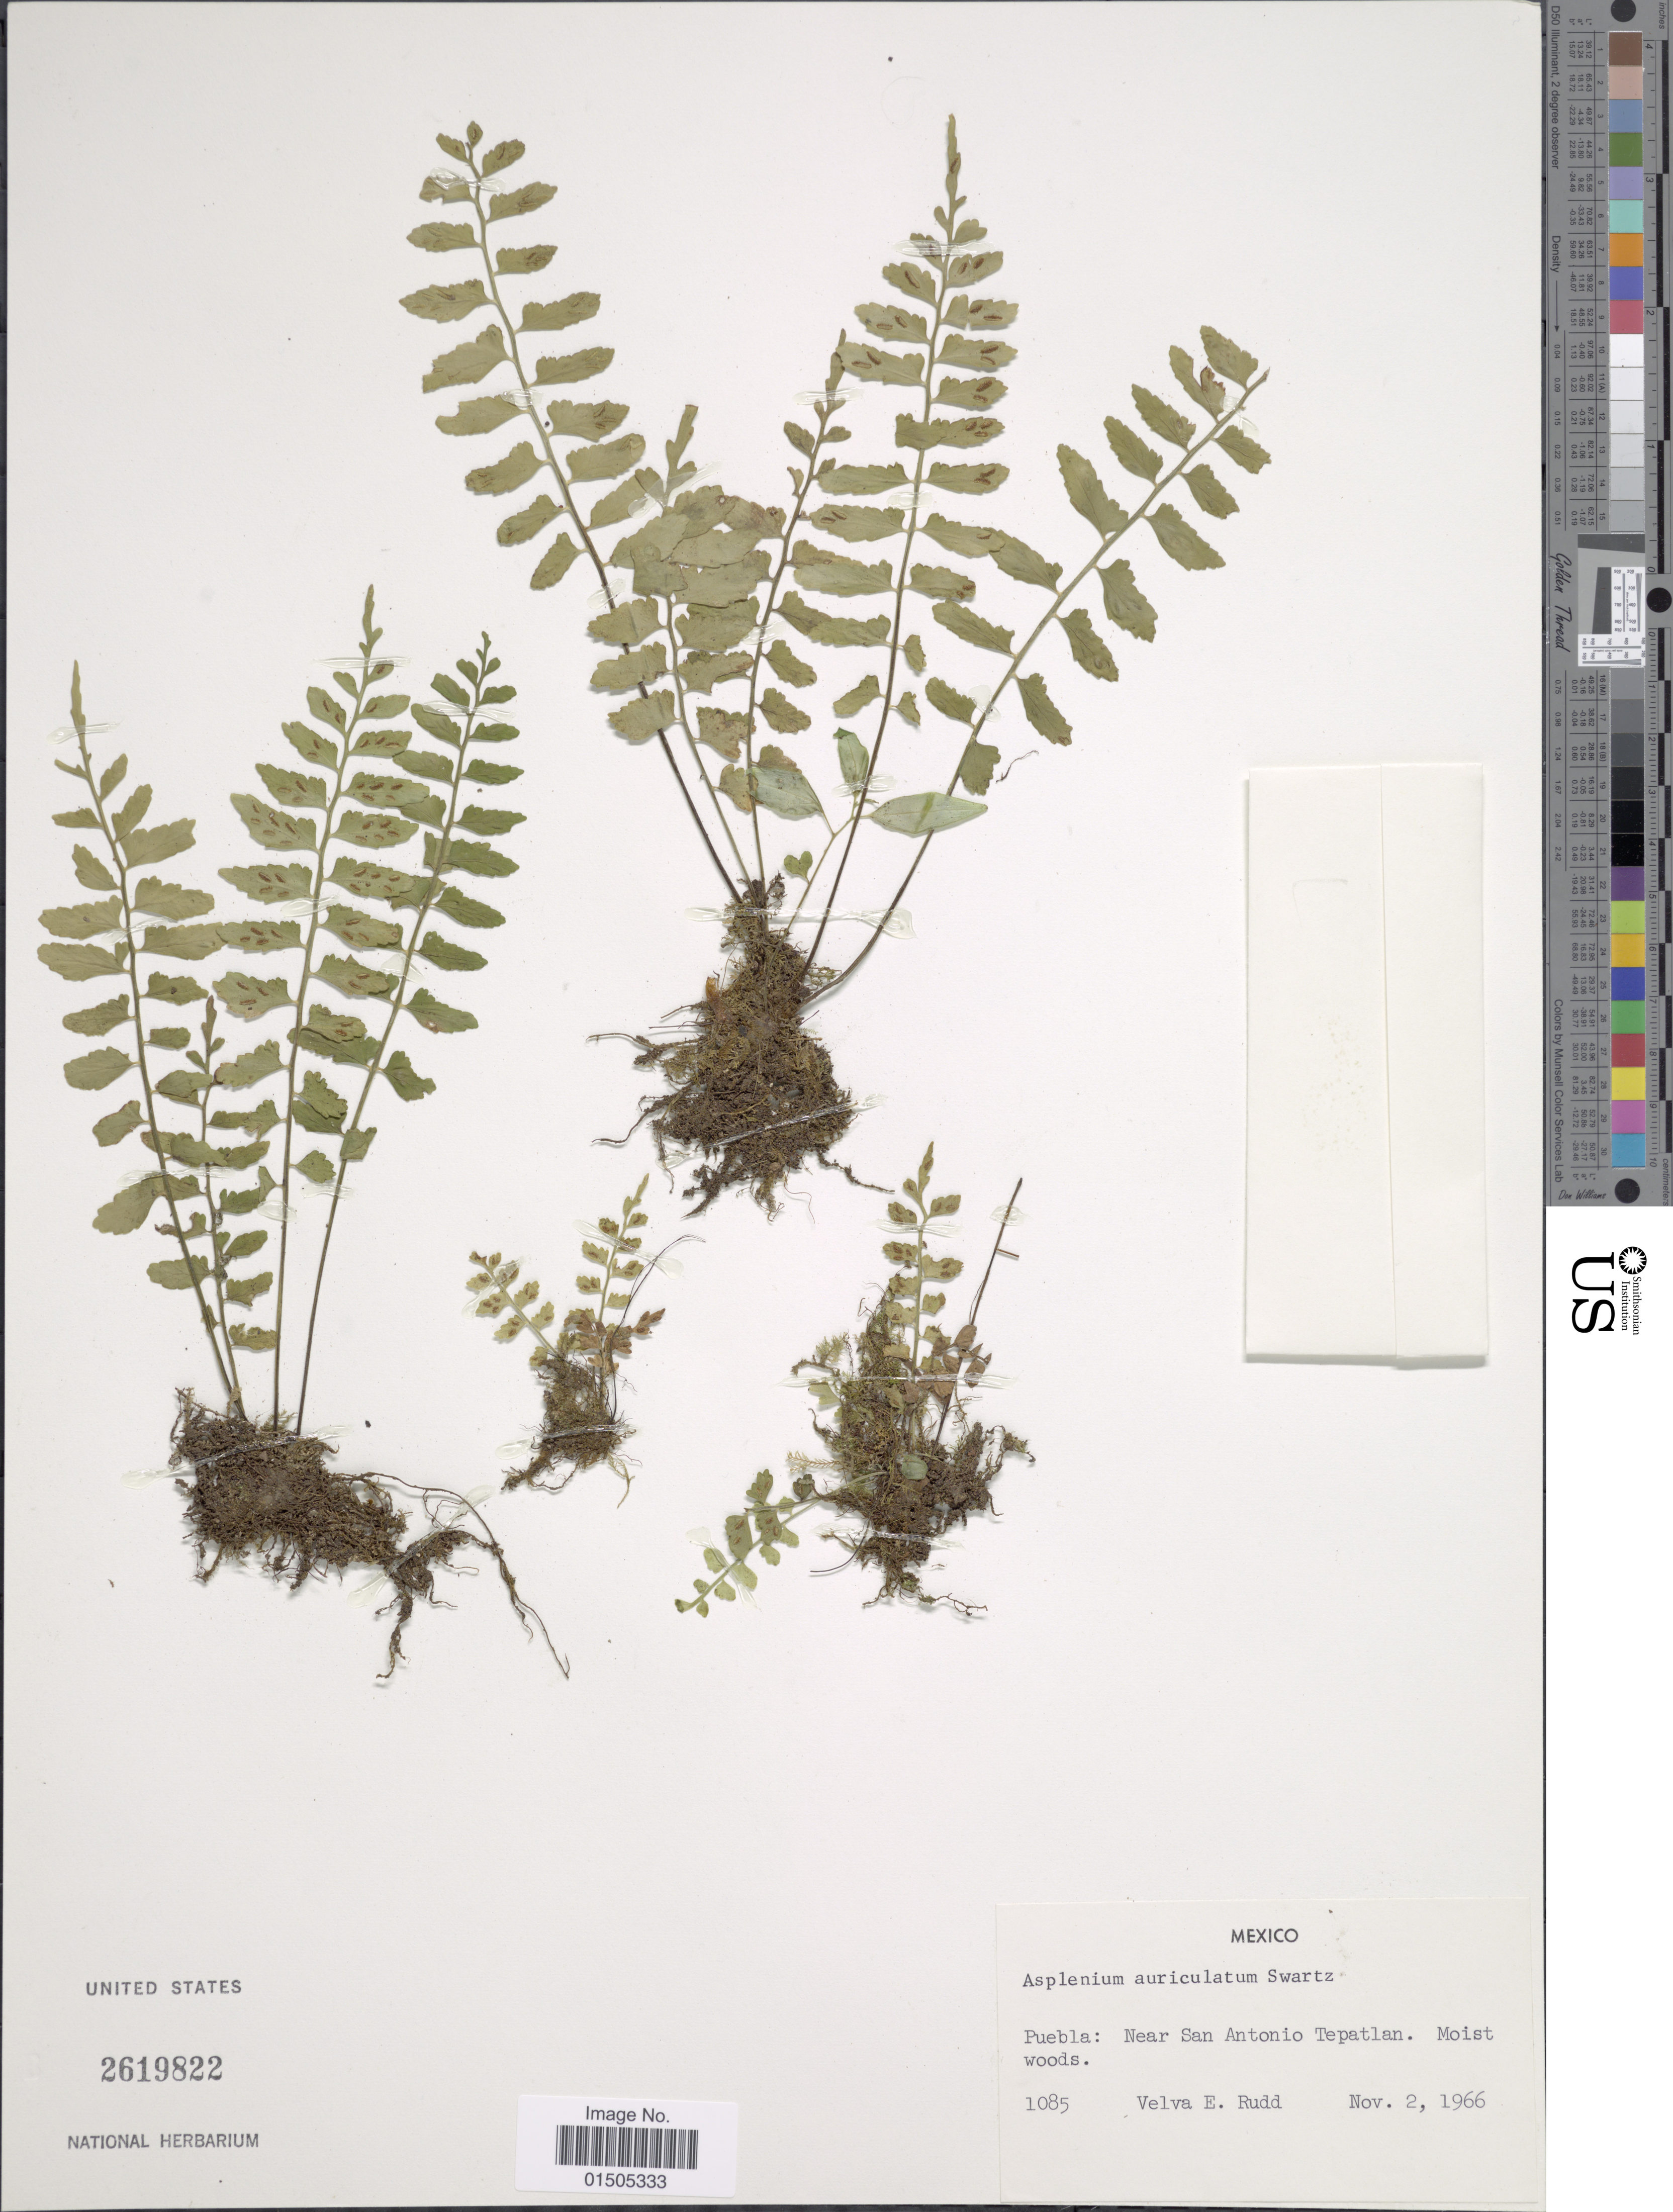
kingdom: Plantae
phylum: Tracheophyta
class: Polypodiopsida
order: Polypodiales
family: Aspleniaceae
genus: Asplenium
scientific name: Asplenium auriculatum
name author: Sw.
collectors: V. E. Rudd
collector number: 1085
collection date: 1966-11-02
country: Mexico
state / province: Puebla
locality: Near San Antonio Tepatlan.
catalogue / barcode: US 2619822